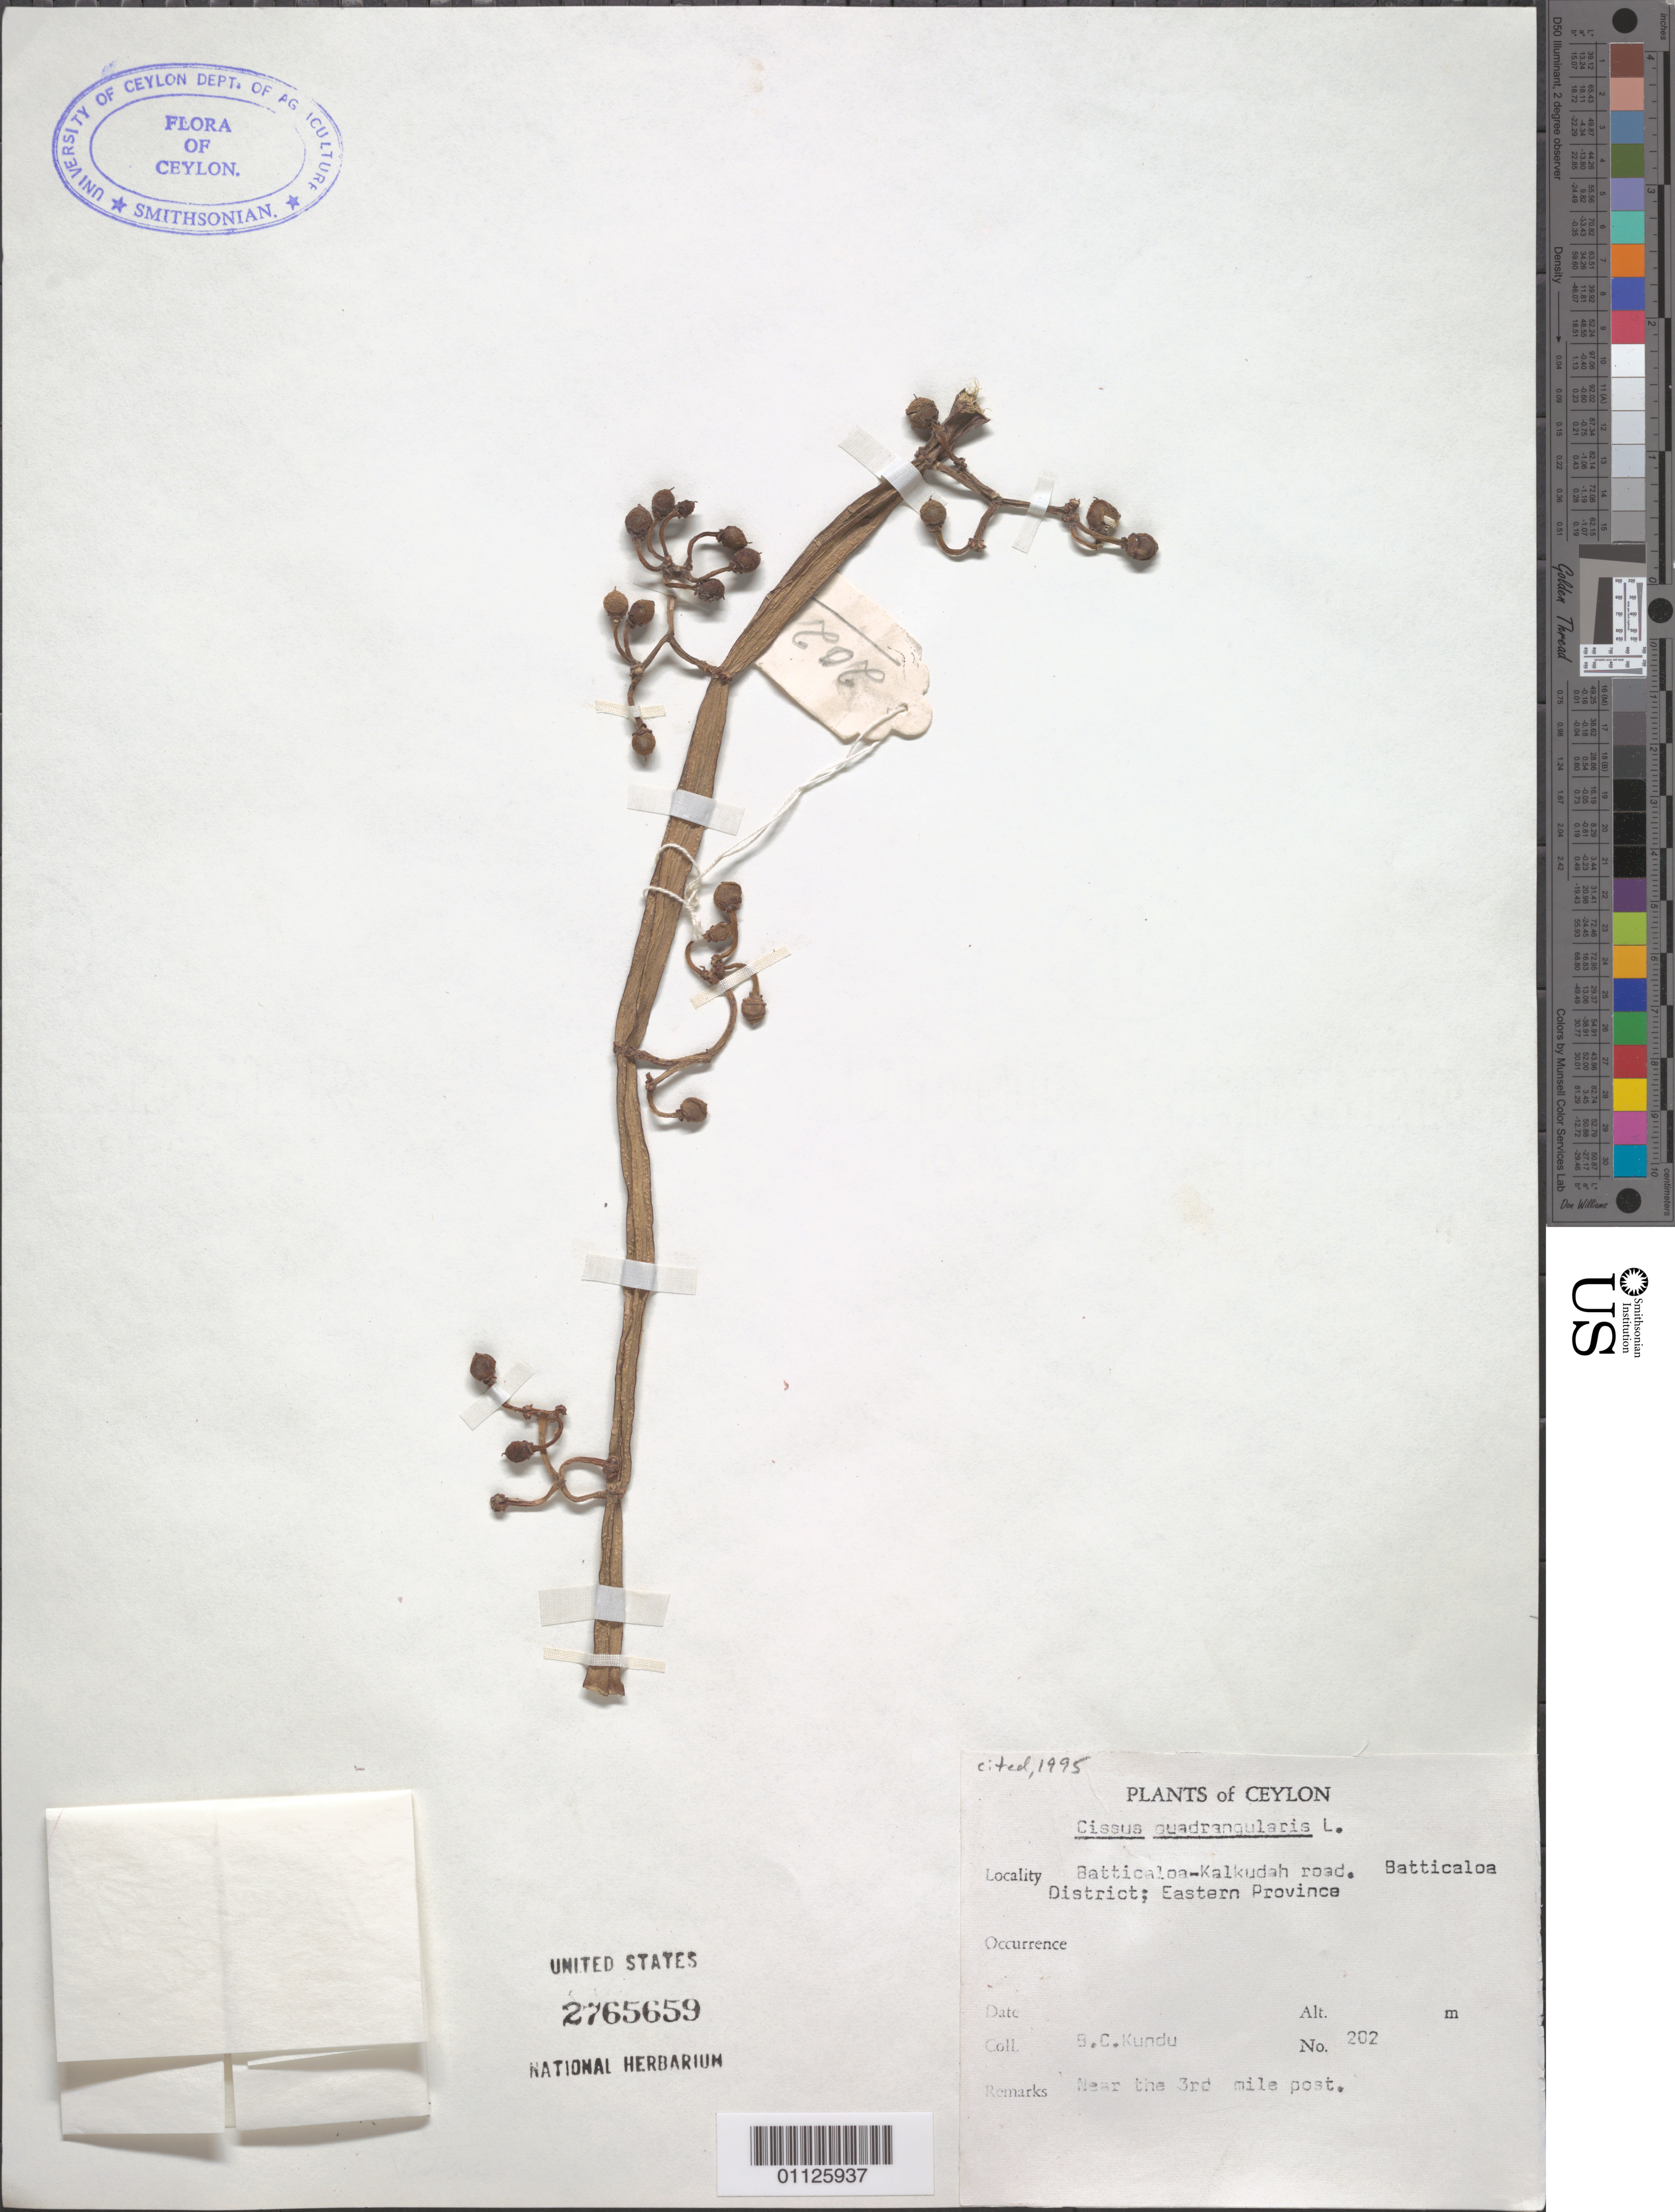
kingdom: Plantae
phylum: Tracheophyta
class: Magnoliopsida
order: Vitales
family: Vitaceae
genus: Cissus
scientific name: Cissus quadrangularis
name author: L.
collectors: B. C. Kundu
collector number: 202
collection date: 1970/1980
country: Sri Lanka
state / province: Eastern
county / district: Batticaloa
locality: Batticaloa- Kalkudah Rd. Near the 3 Rd mi post.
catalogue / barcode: US 2765659